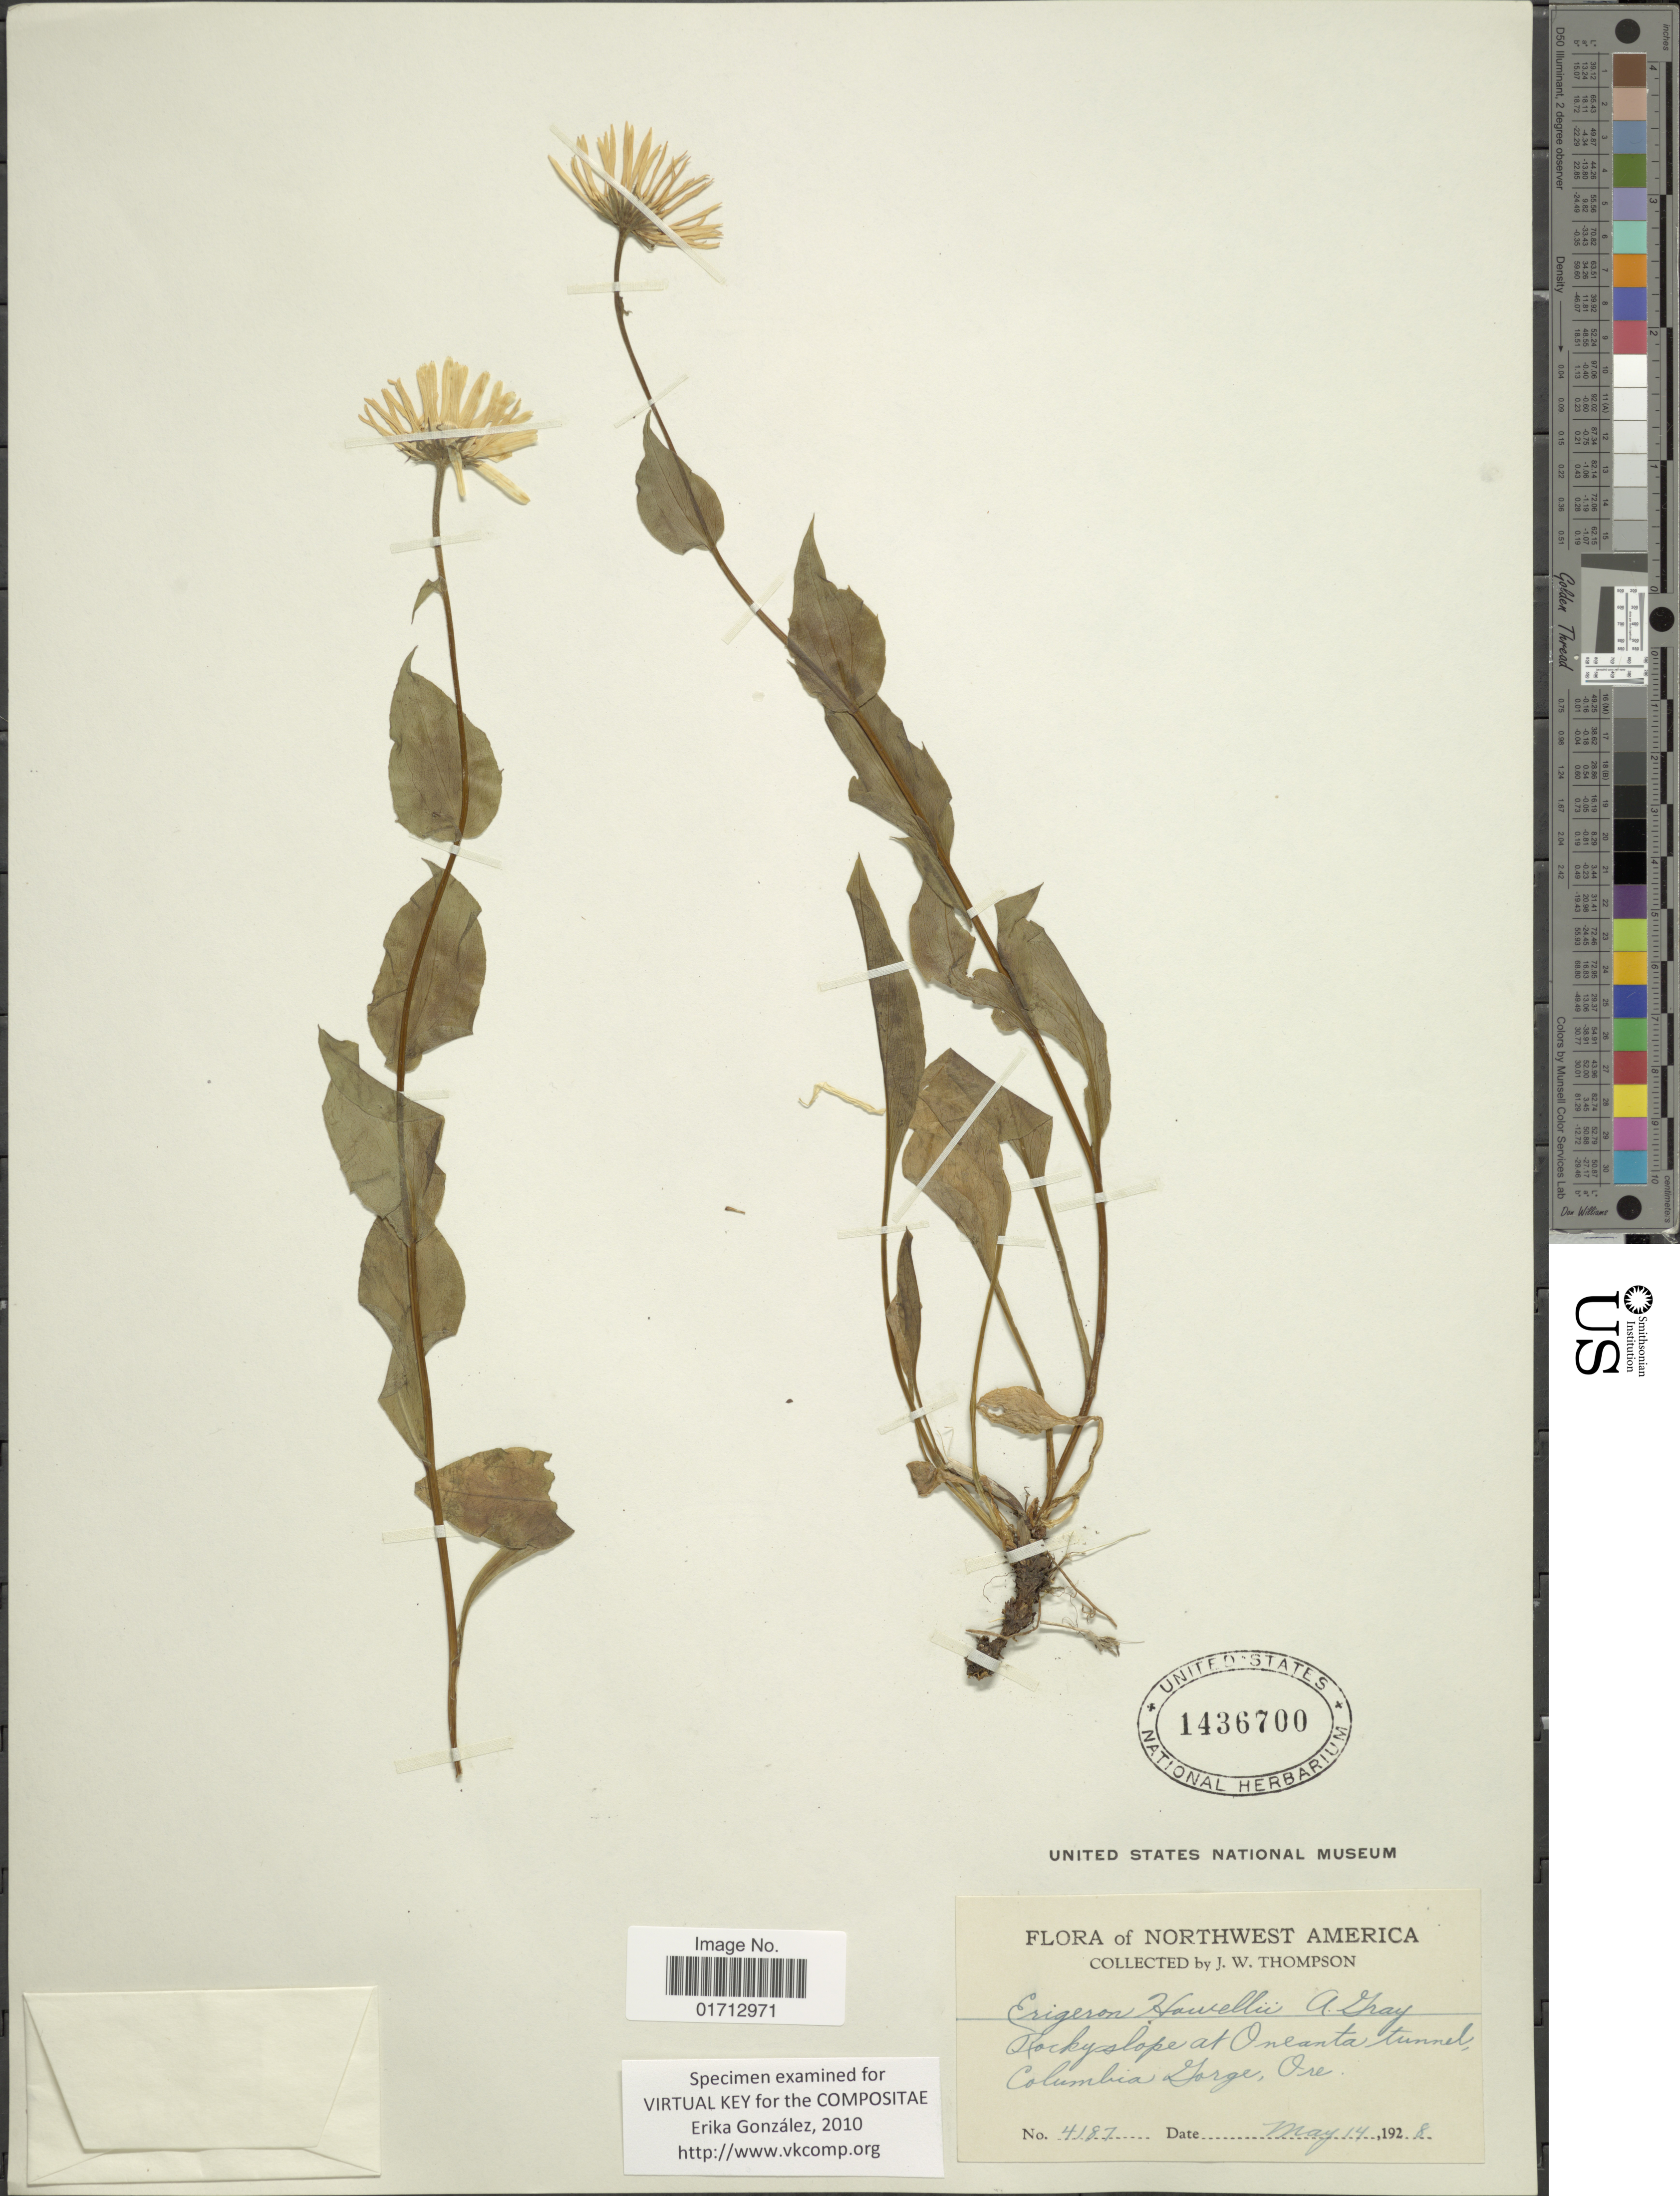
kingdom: Plantae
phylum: Tracheophyta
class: Magnoliopsida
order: Asterales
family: Asteraceae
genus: Erigeron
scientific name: Erigeron howellii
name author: (A. Gray) A. Gray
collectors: J. W. Thompson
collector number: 4187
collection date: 1928-05-14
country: United States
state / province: Oregon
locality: Northwest America, at Oneanta tunnel, Columbia Gorge.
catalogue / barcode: US 1436700